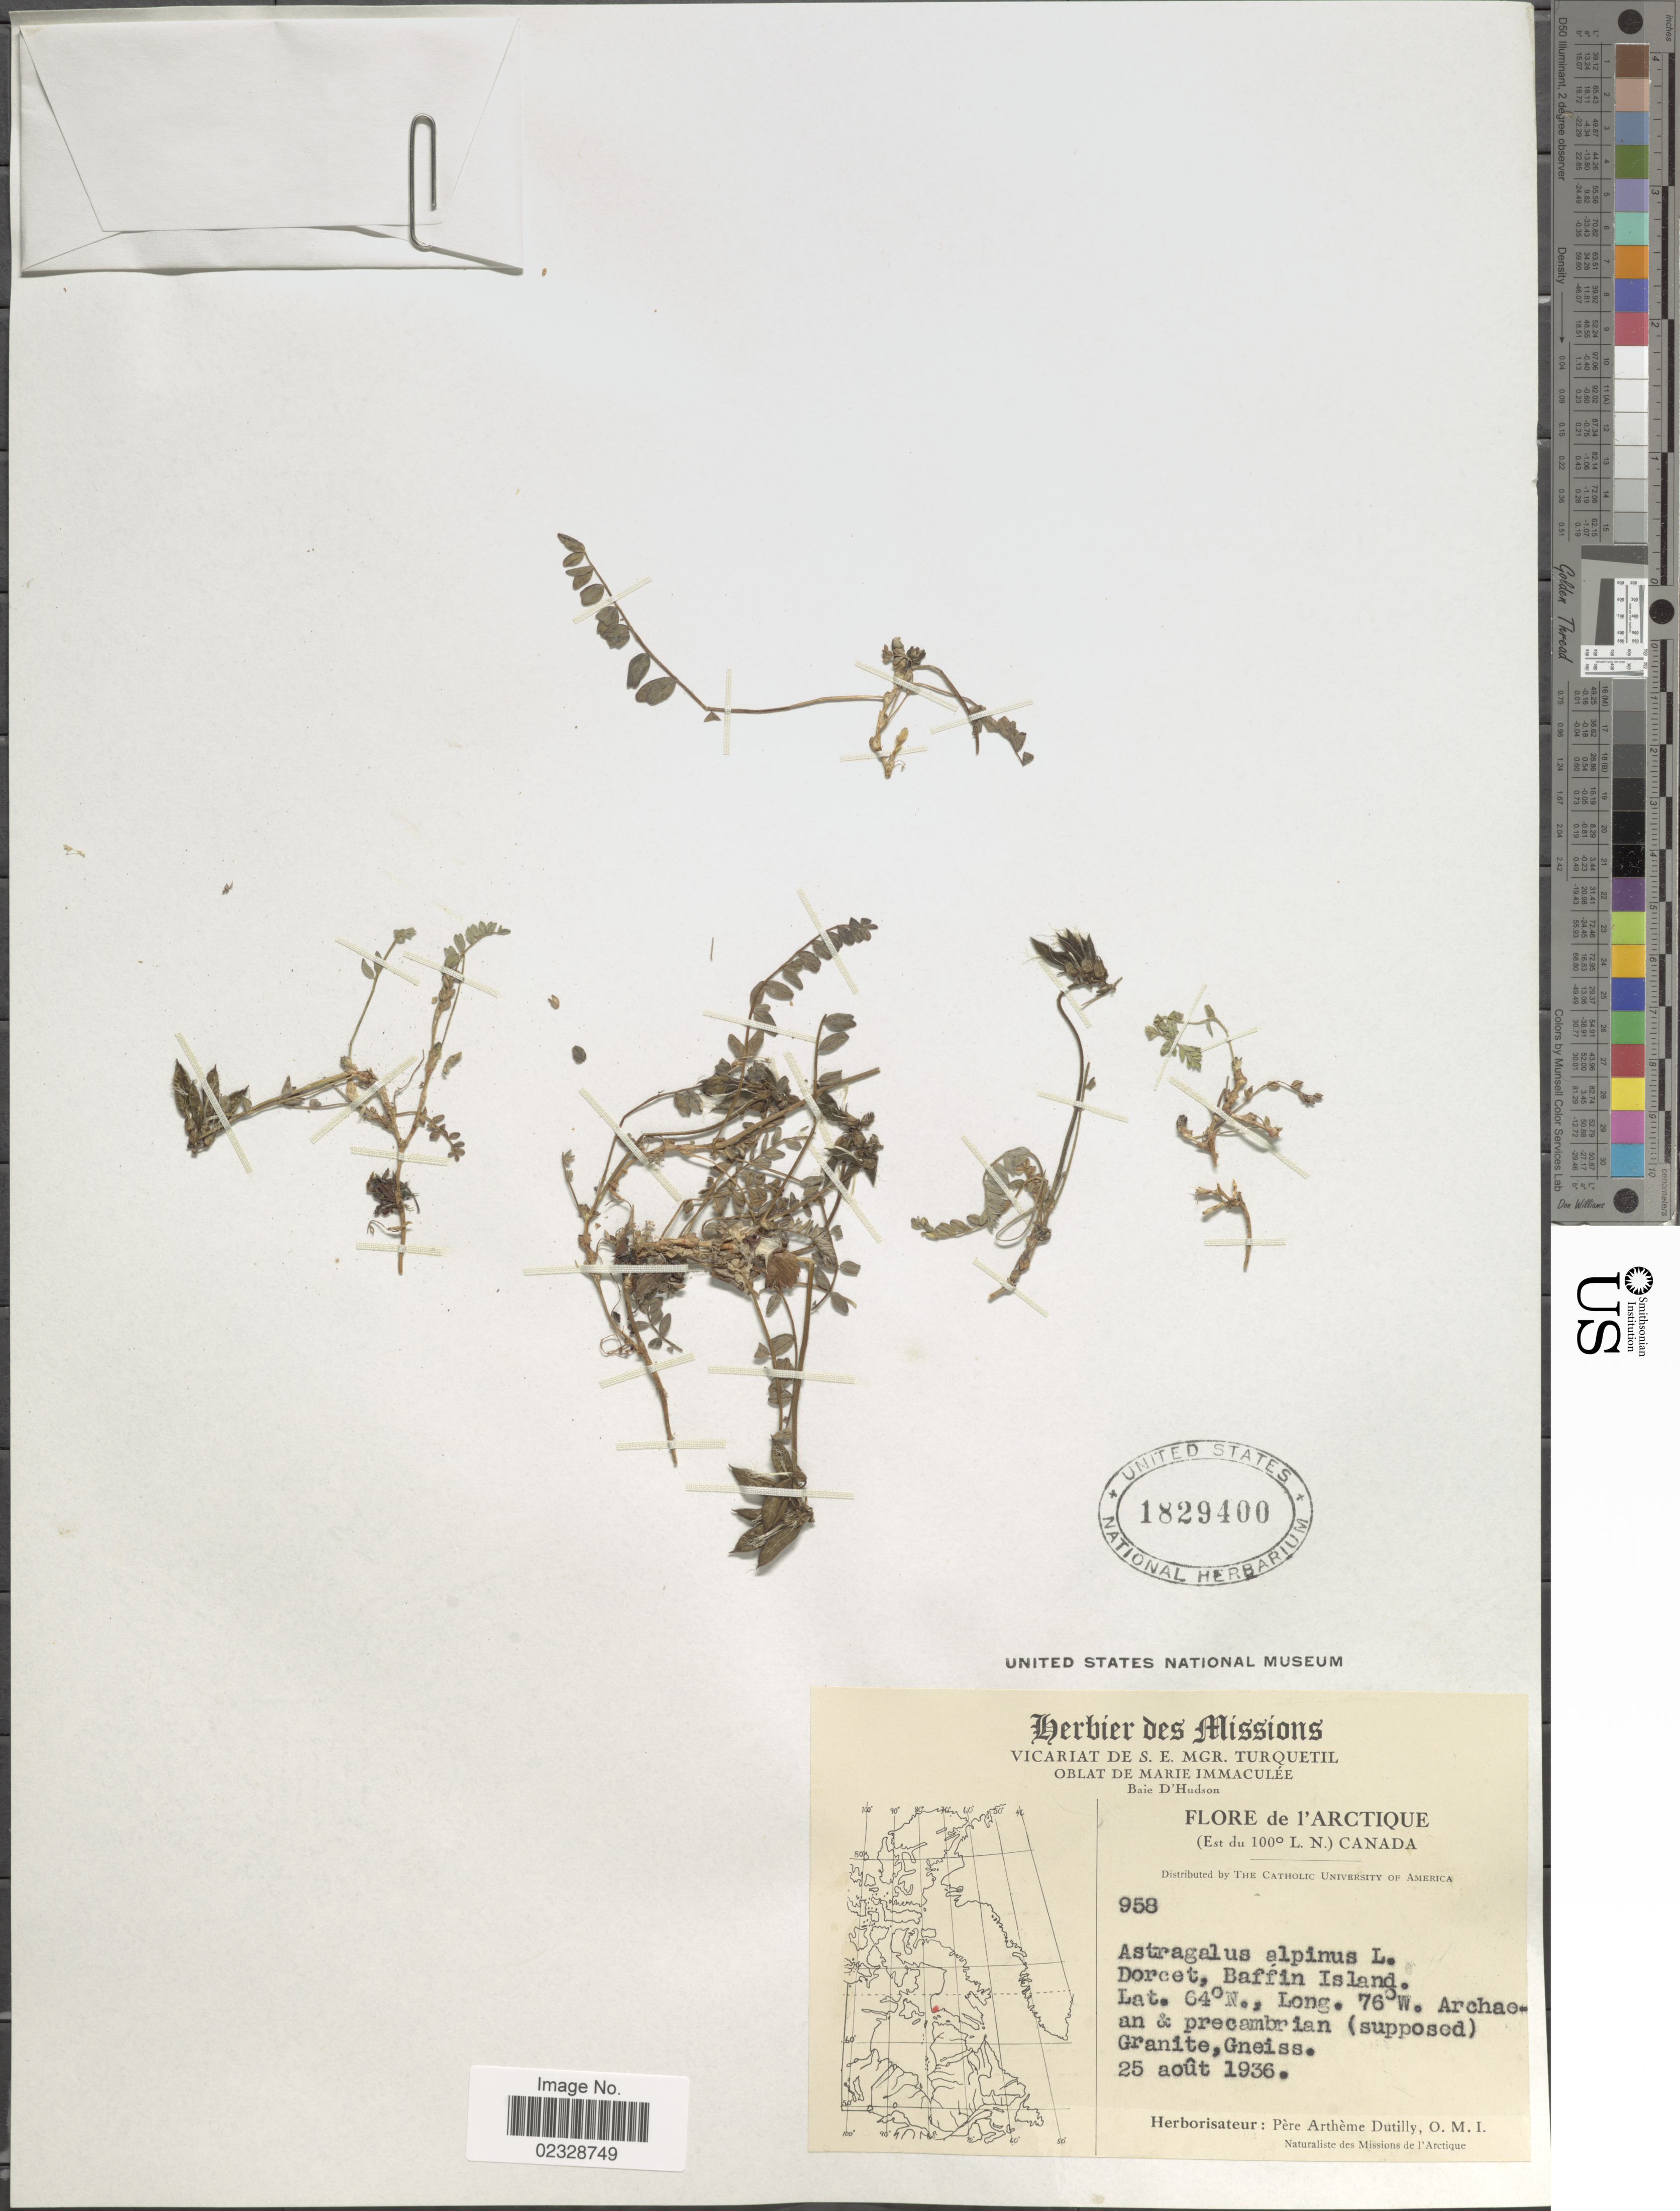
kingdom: Plantae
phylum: Tracheophyta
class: Magnoliopsida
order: Fabales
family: Fabaceae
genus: Astragalus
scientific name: Astragalus alpinus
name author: L.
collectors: A. Dutilly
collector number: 958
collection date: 1936-08-25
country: Canada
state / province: Nunavut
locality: L'Arctique, Dorcet, Baffin Island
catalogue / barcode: US 1829400